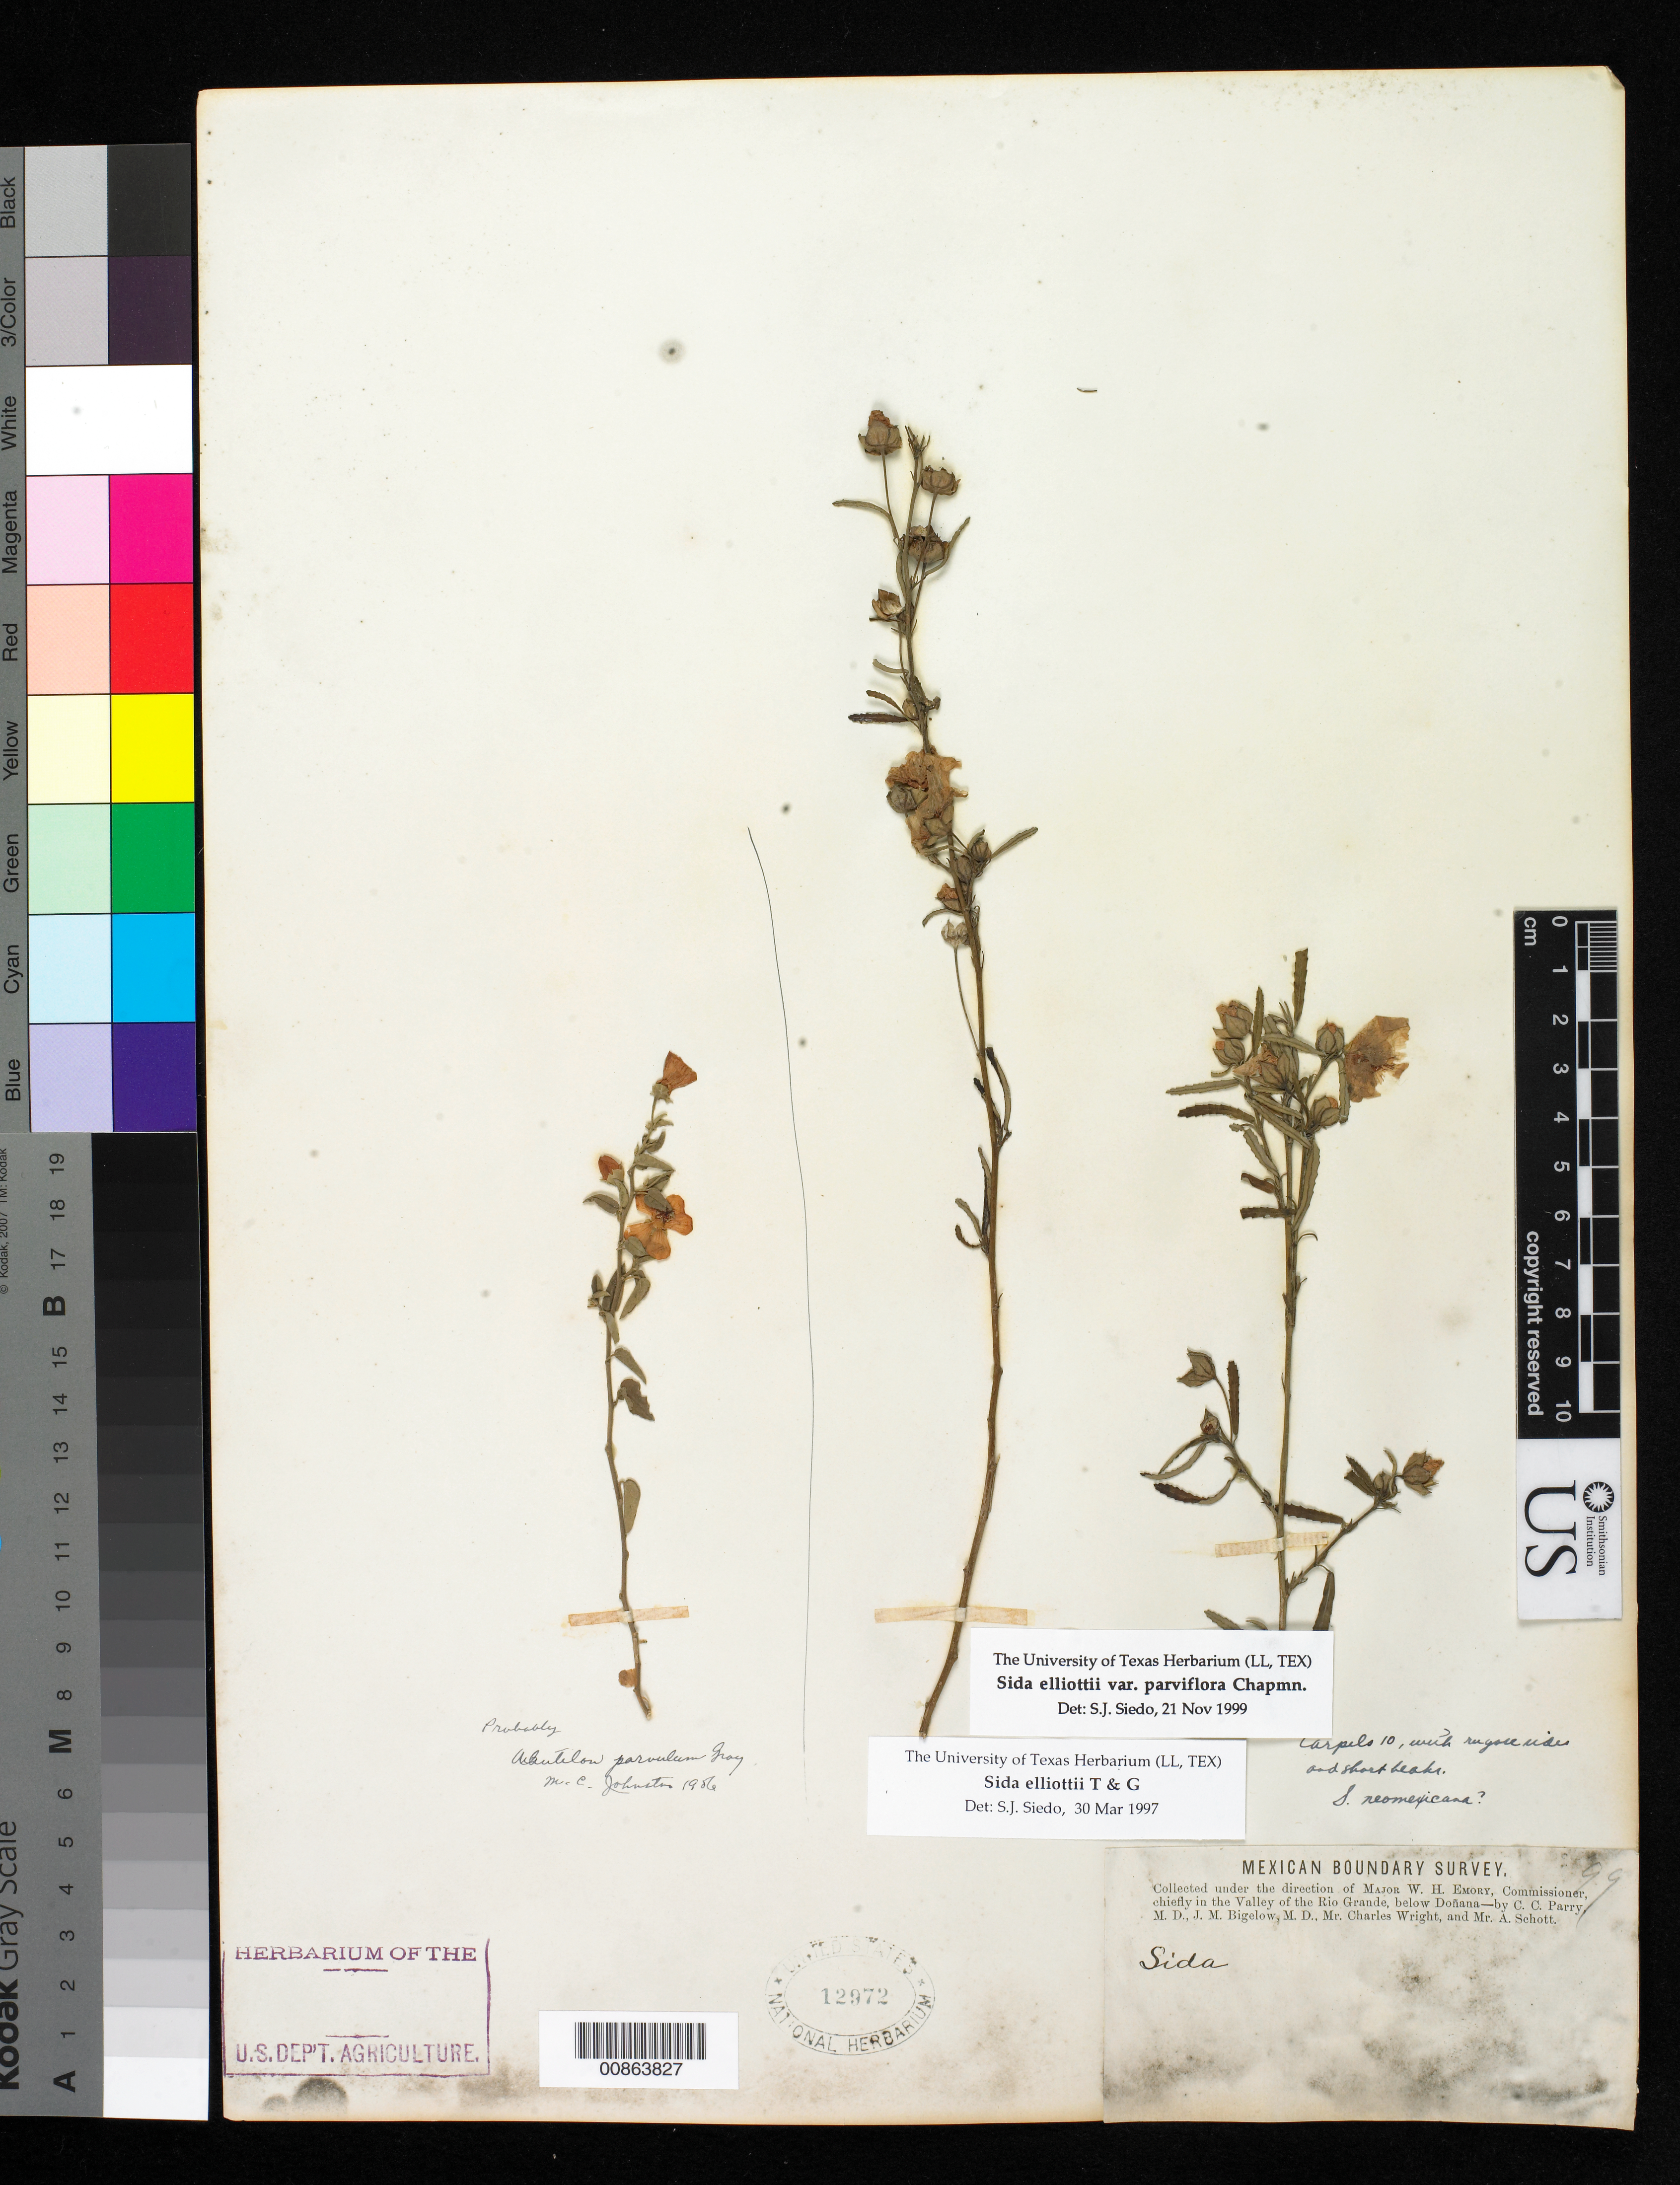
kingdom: Plantae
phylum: Tracheophyta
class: Magnoliopsida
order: Malvales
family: Malvaceae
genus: Sida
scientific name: Sida elliottii var. parviflora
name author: Chapm.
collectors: C. C. Parry, J. M. Bigelow, C. Wright & A. C. V. Schott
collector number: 99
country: United States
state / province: New Mexico / Texas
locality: Valley of the Rio Grande, below Doñana.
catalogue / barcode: US 12972